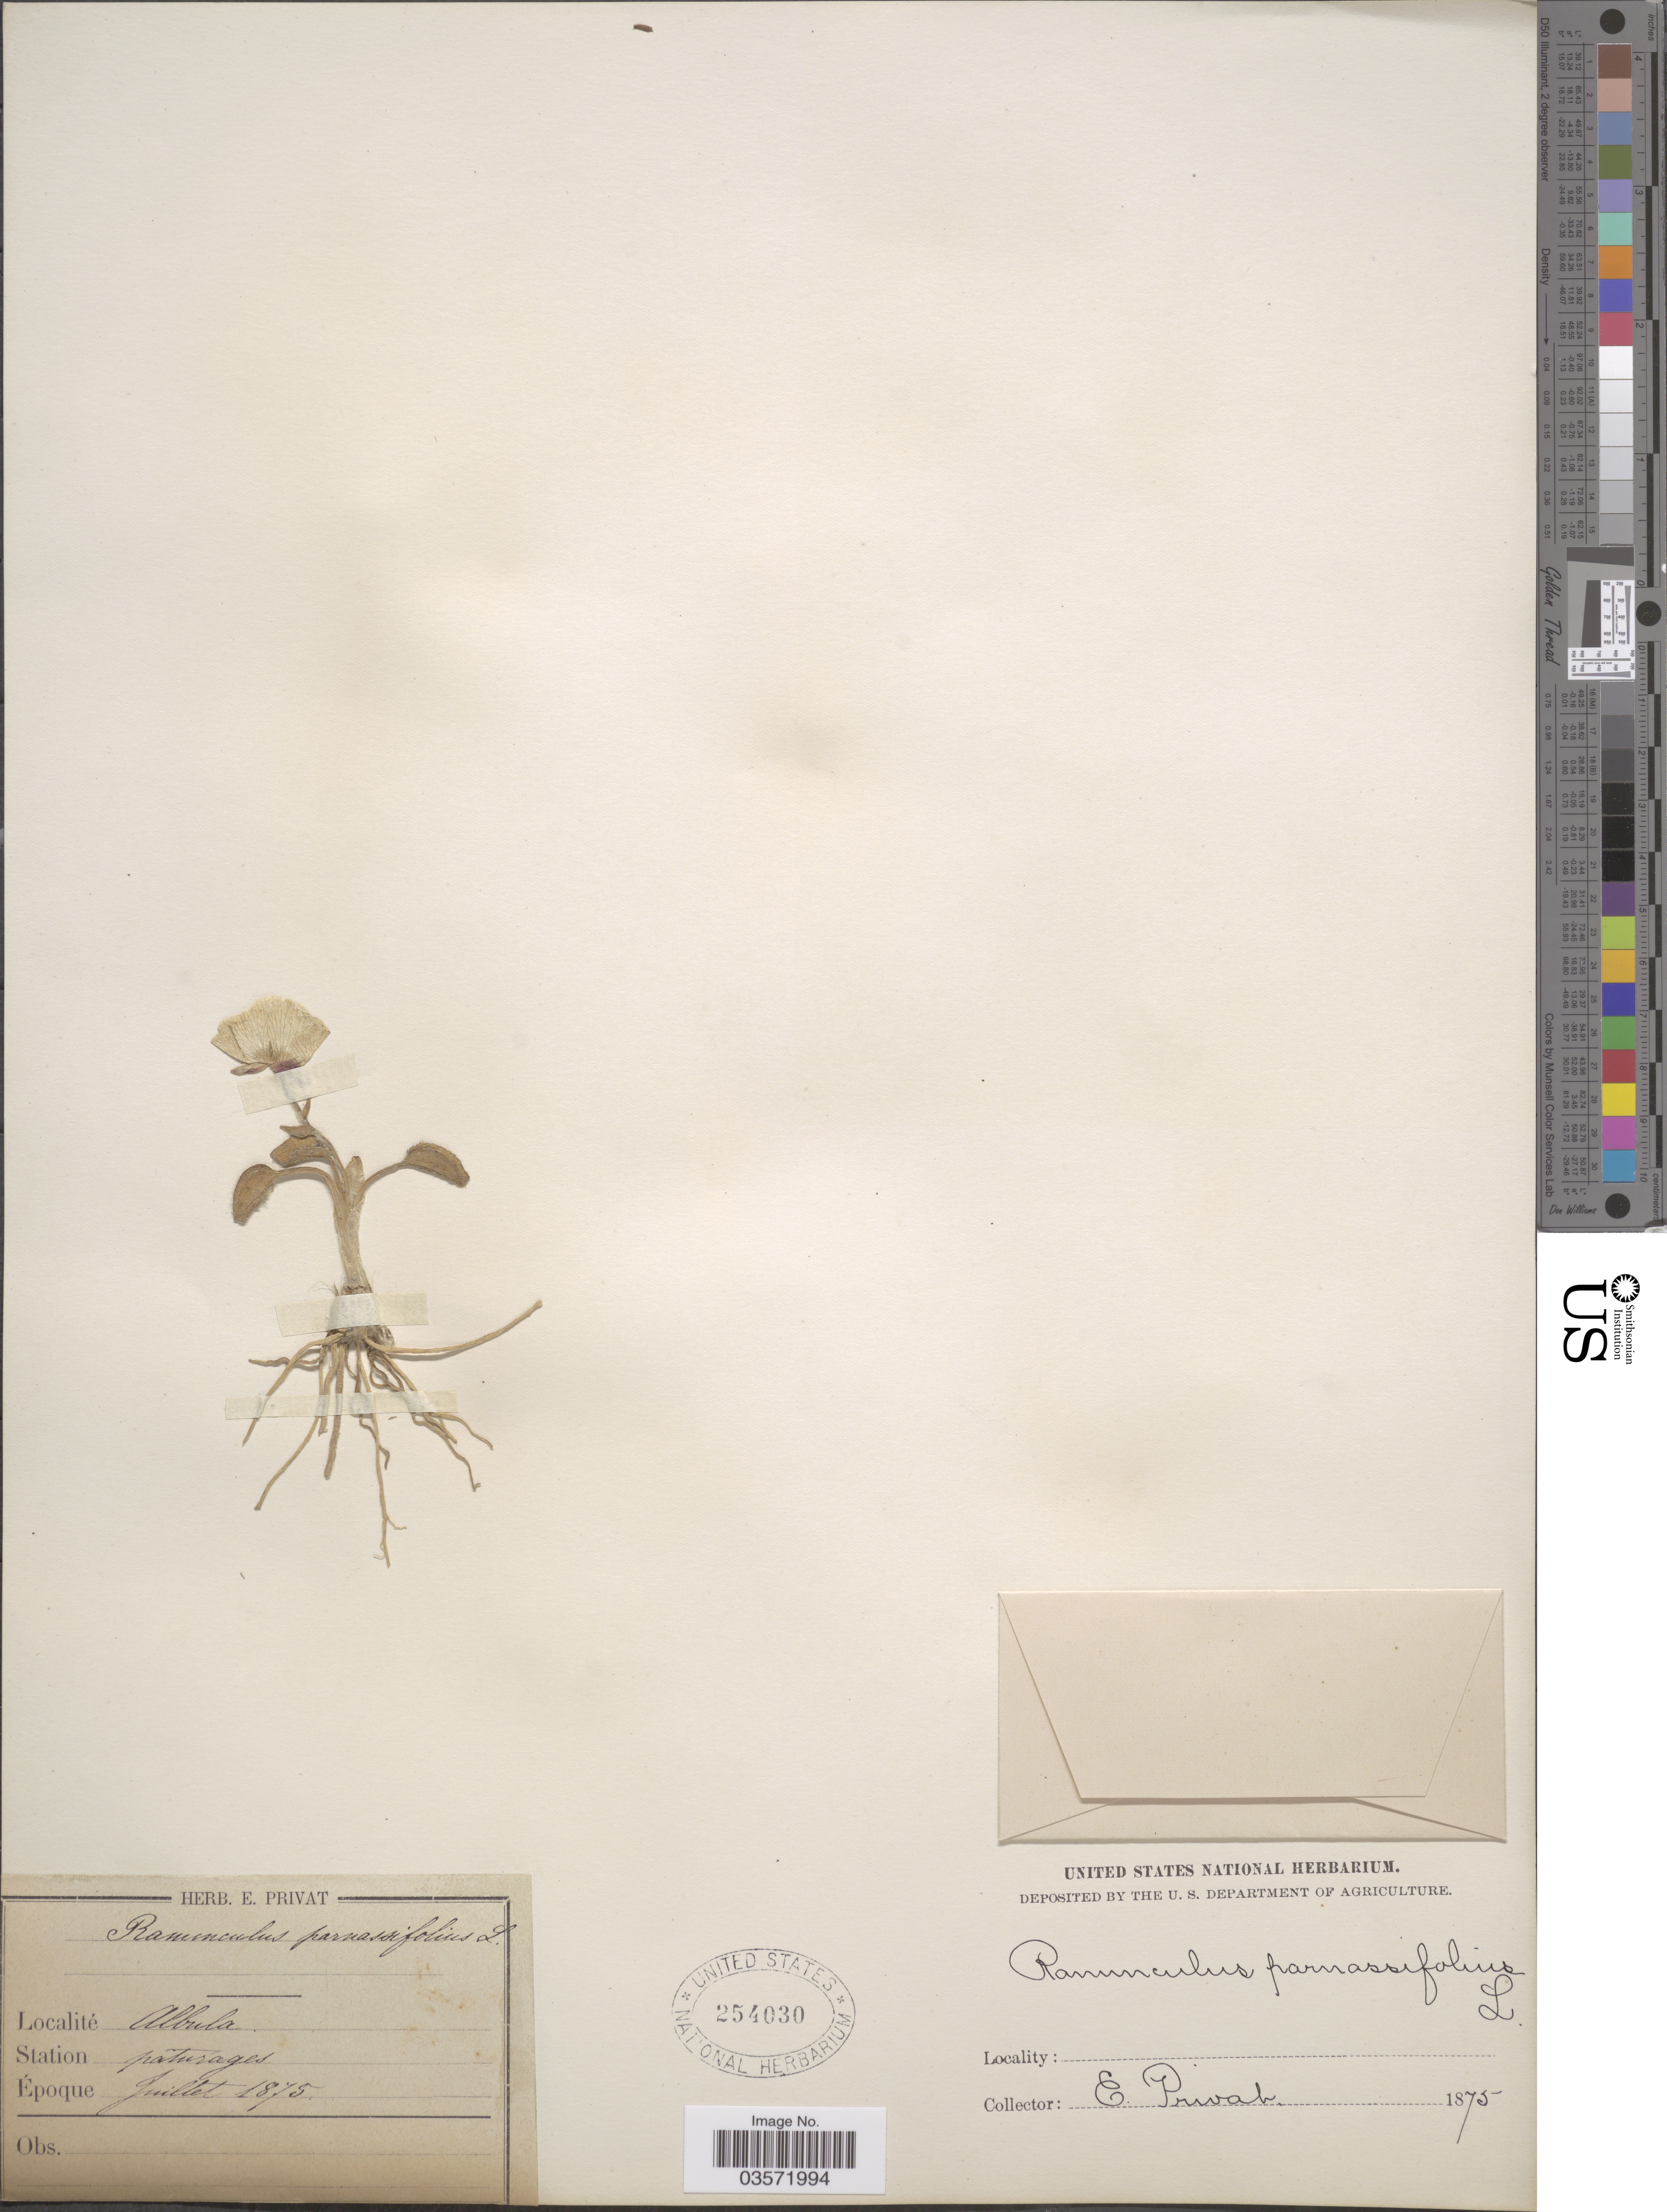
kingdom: Plantae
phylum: Tracheophyta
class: Magnoliopsida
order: Ranunculales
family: Ranunculaceae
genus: Ranunculus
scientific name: Ranunculus parnassifolius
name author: L.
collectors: E. Privat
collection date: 1875-07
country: Switzerland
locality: Albula. Station pãturáges.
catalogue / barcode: US 254030